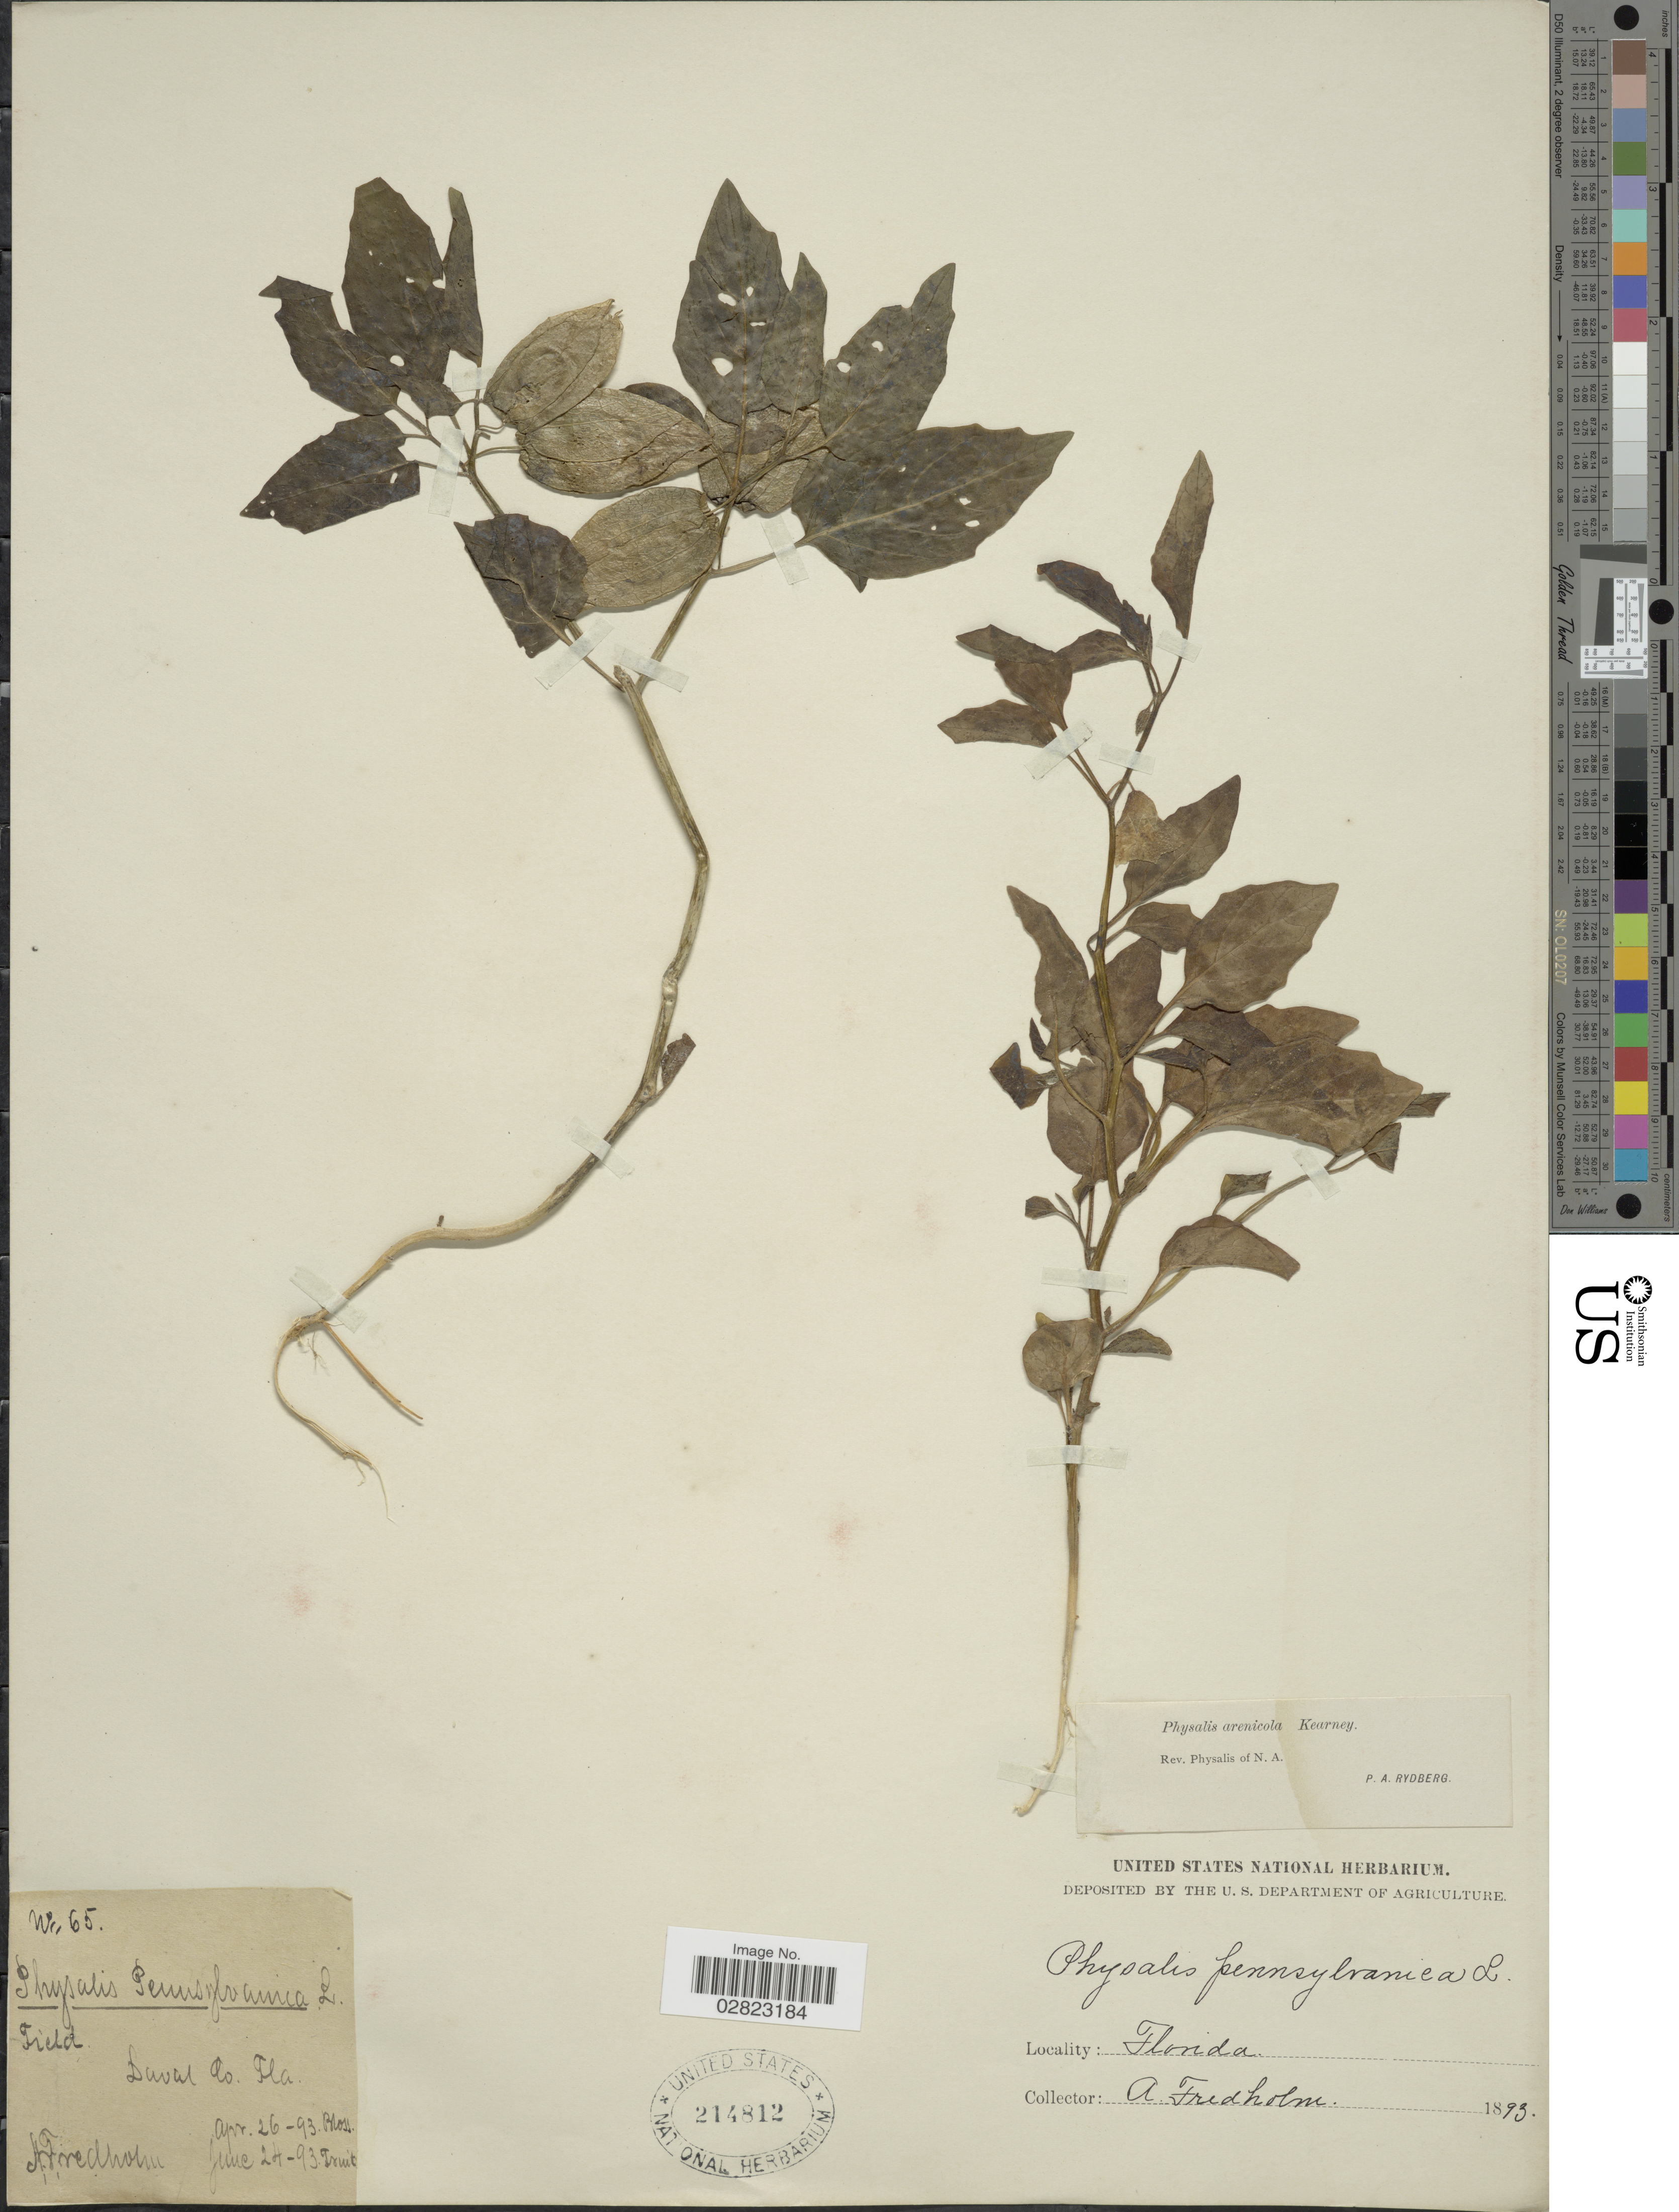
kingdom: Plantae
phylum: Tracheophyta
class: Magnoliopsida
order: Solanales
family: Solanaceae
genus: Physalis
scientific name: Physalis arenicola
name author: Kearney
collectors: A. Fredholm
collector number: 65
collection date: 1893-04-26/1893-06-24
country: United States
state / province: Florida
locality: Daval Co.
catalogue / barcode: US 214812